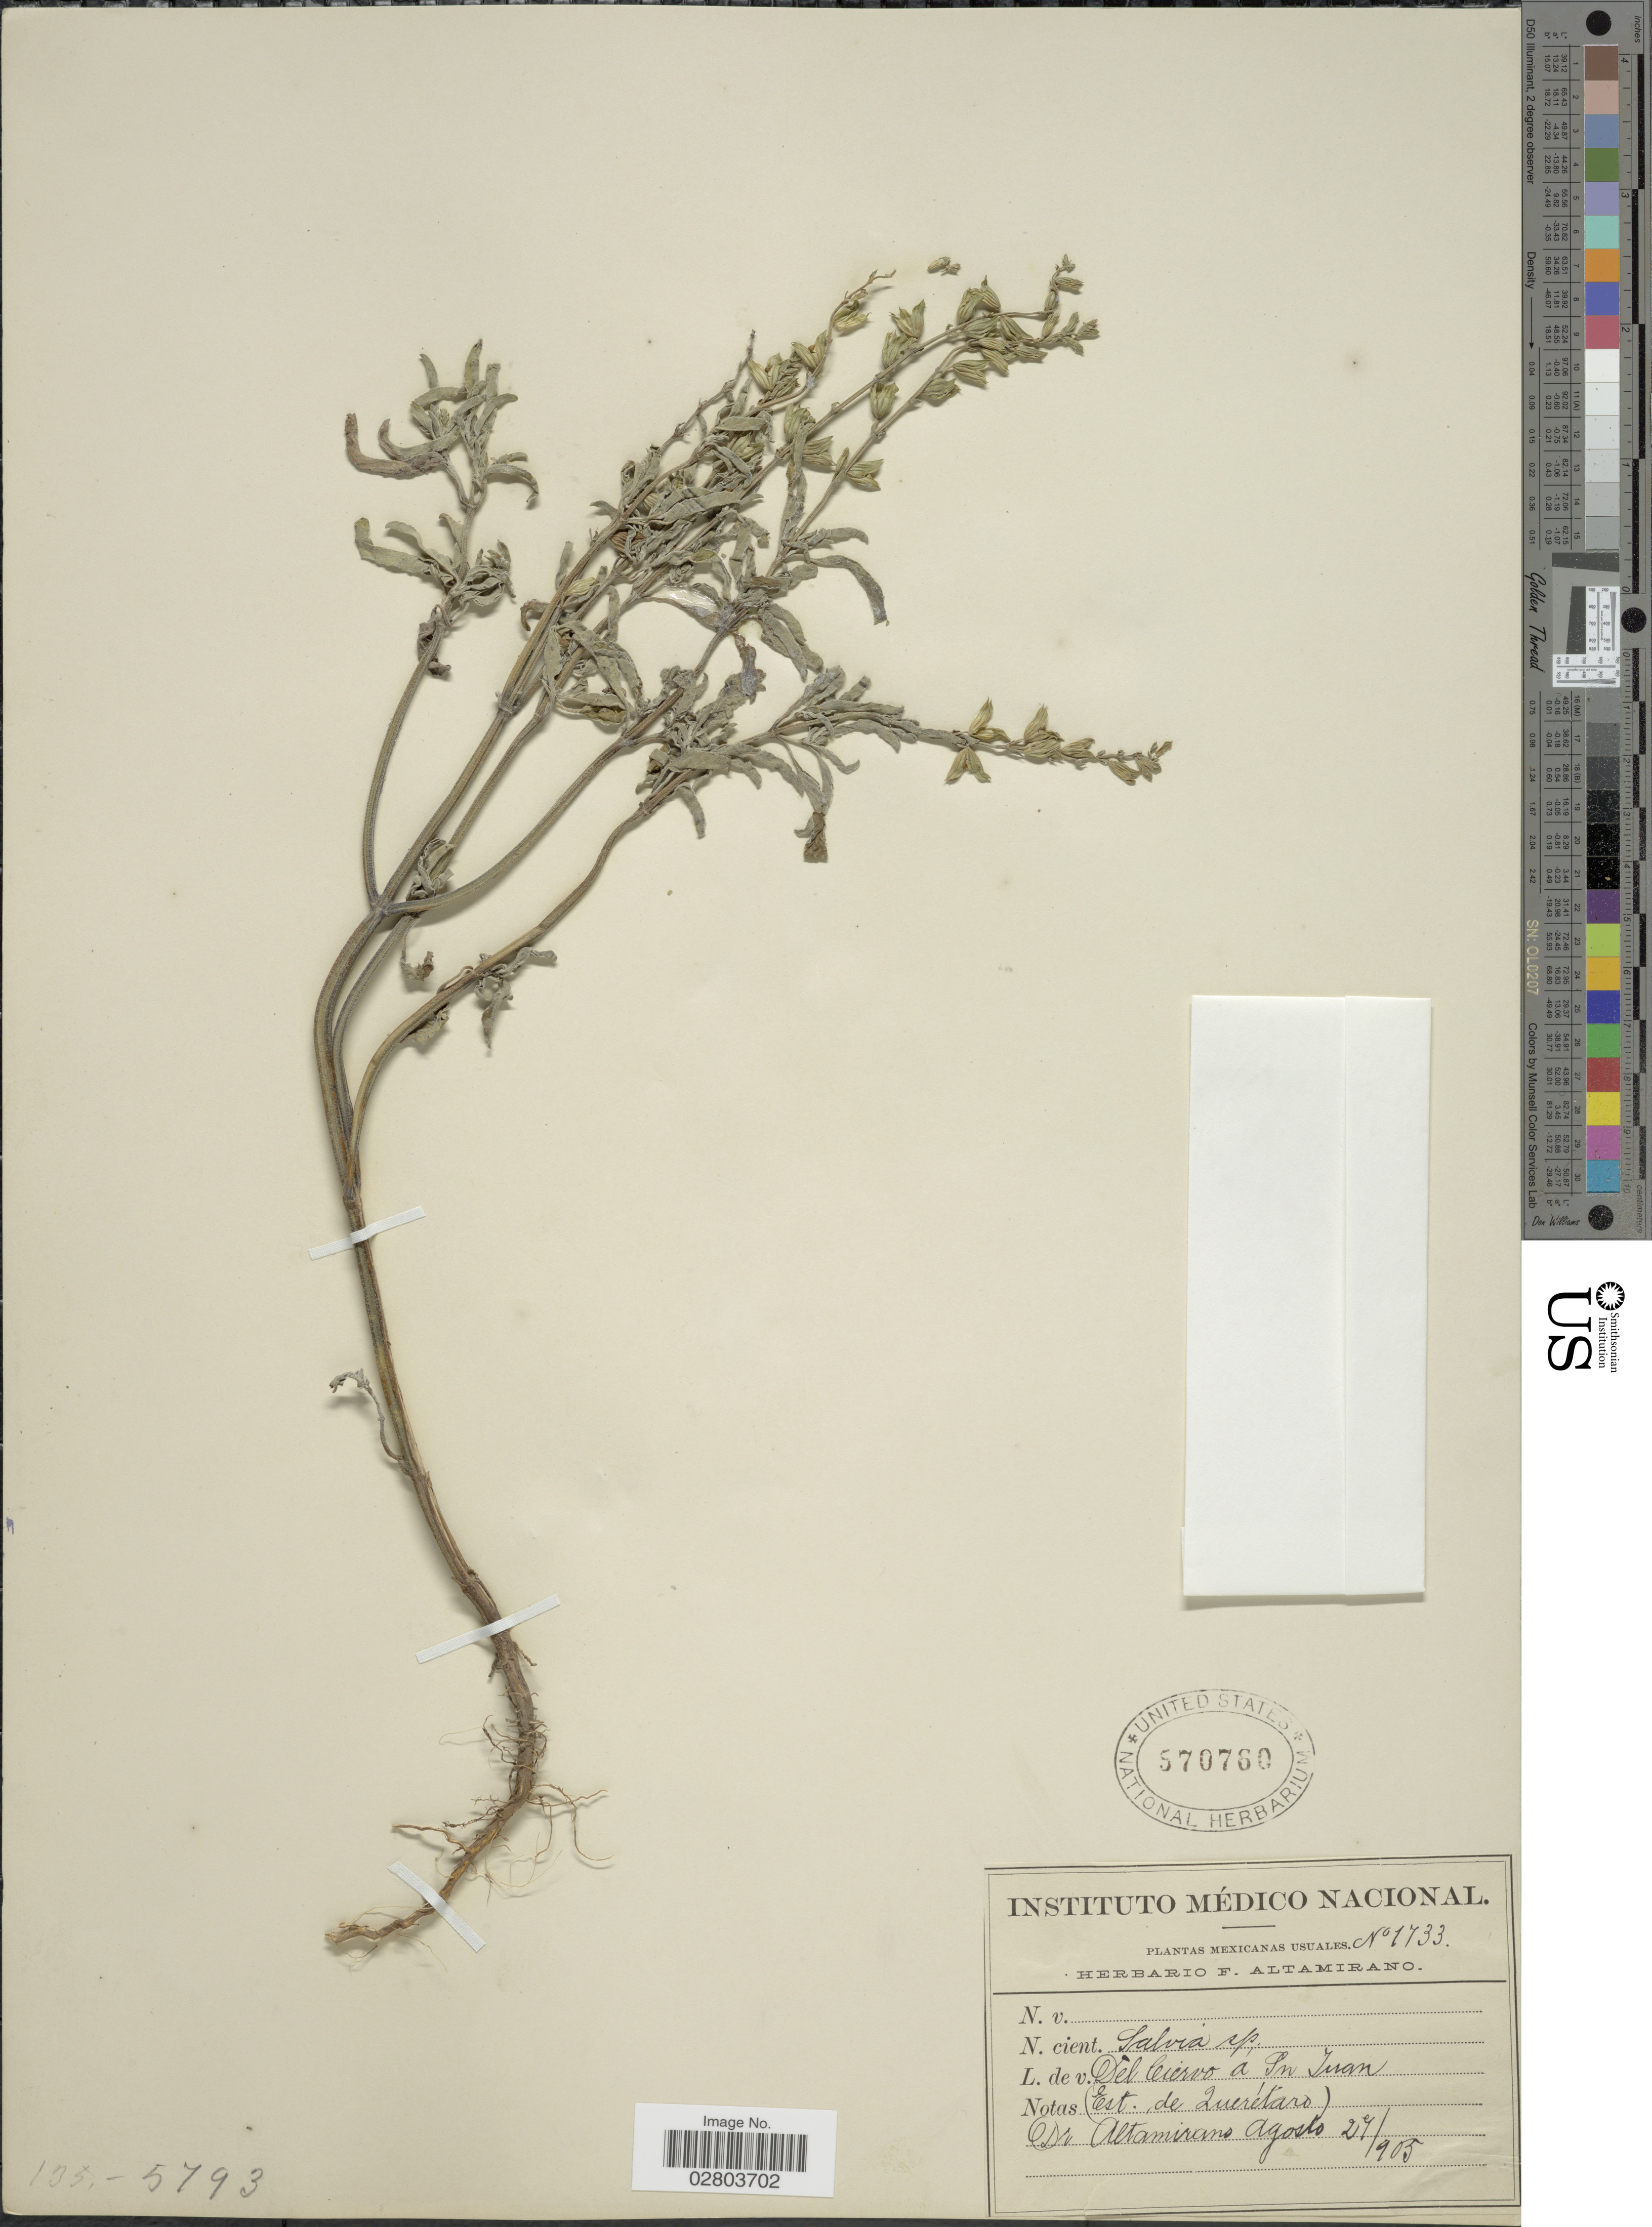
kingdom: Plantae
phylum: Tracheophyta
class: Magnoliopsida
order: Lamiales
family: Lamiaceae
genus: Salvia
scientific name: Salvia sp.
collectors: Altamirano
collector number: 1733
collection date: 1905-08-27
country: Mexico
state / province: Querétaro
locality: Mexicanas Usuales. Del Ciervo a Sn Juan (Est. de Querétaro).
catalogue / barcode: US 570760